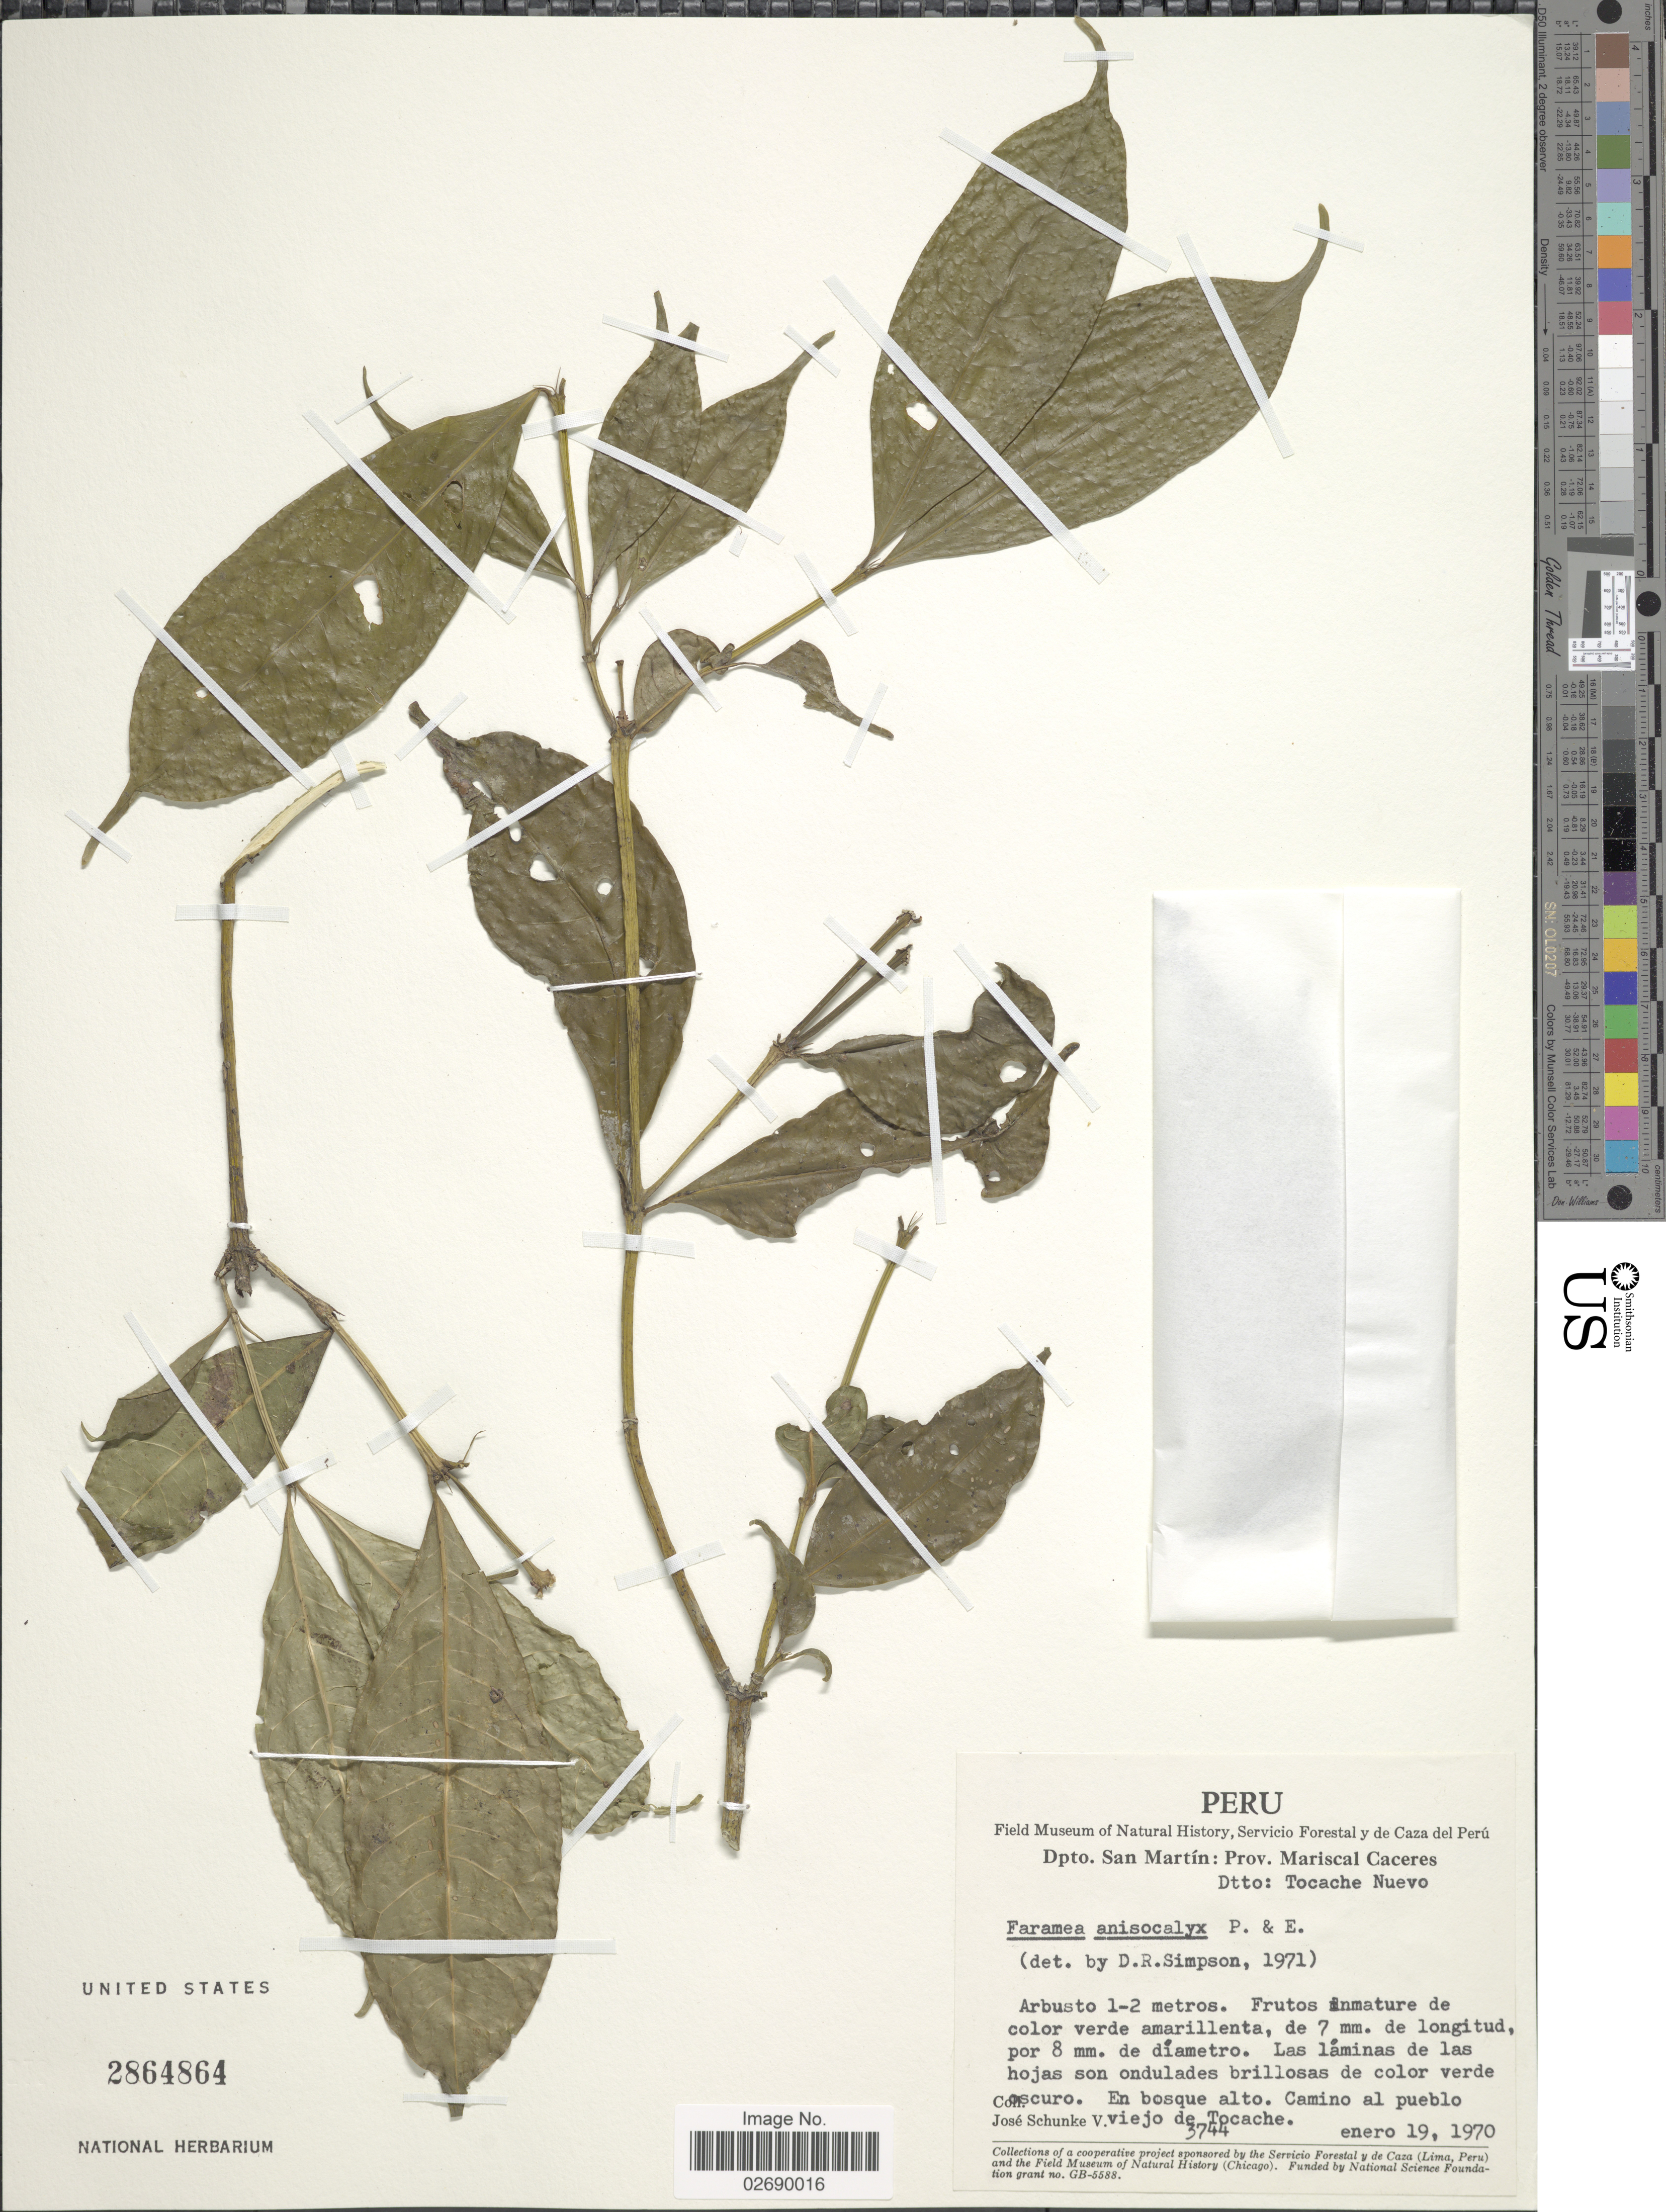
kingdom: Plantae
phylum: Tracheophyta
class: Magnoliopsida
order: Gentianales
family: Rubiaceae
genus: Faramea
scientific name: Faramea anisocalyx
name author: Poepp. & Endl.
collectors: J. Schunke Vigo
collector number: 3744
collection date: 1970-01-19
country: Peru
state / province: San Martín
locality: Prov. Mariscal Caceres. Dtto. Tocache Nuevo. Camino al pueblo viejo de Tocache.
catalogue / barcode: US 2864864